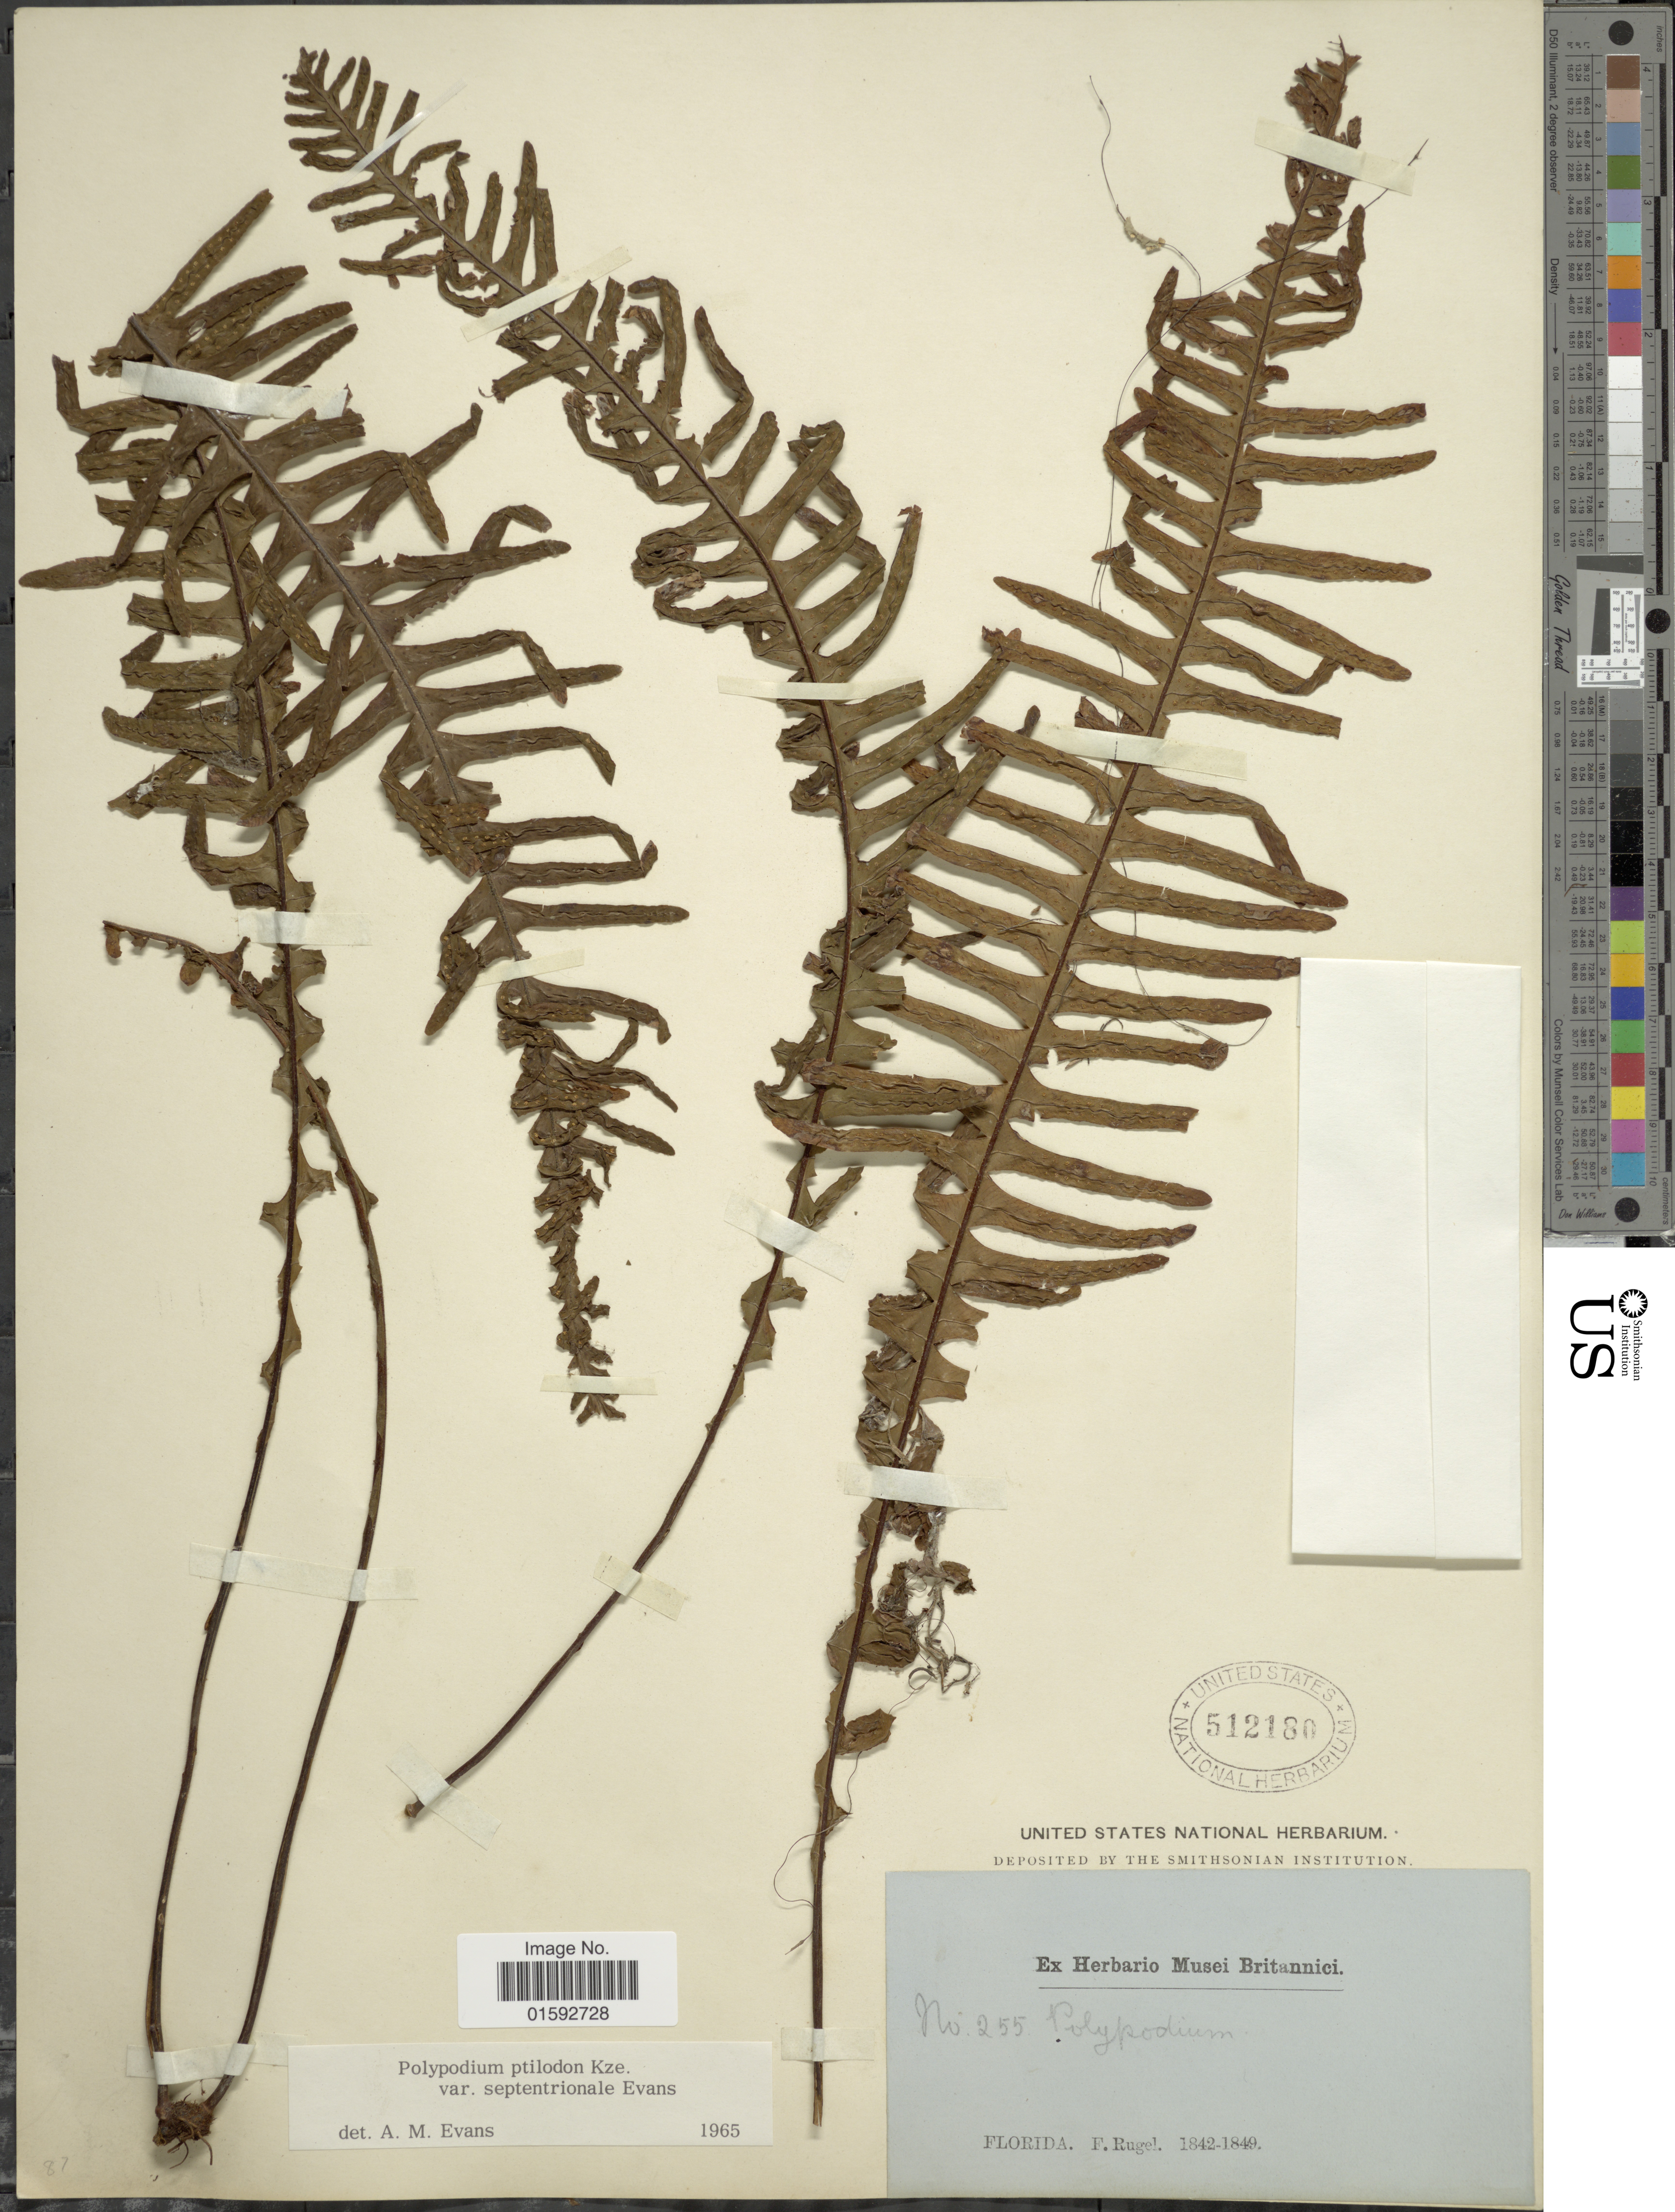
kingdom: Plantae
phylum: Tracheophyta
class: Polypodiopsida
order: Polypodiales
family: Polypodiaceae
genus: Pecluma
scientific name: Pecluma ptilodos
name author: (Kunze) Price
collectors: F. Rugel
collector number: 255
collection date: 1842/1849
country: United States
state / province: Florida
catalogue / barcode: US 512180